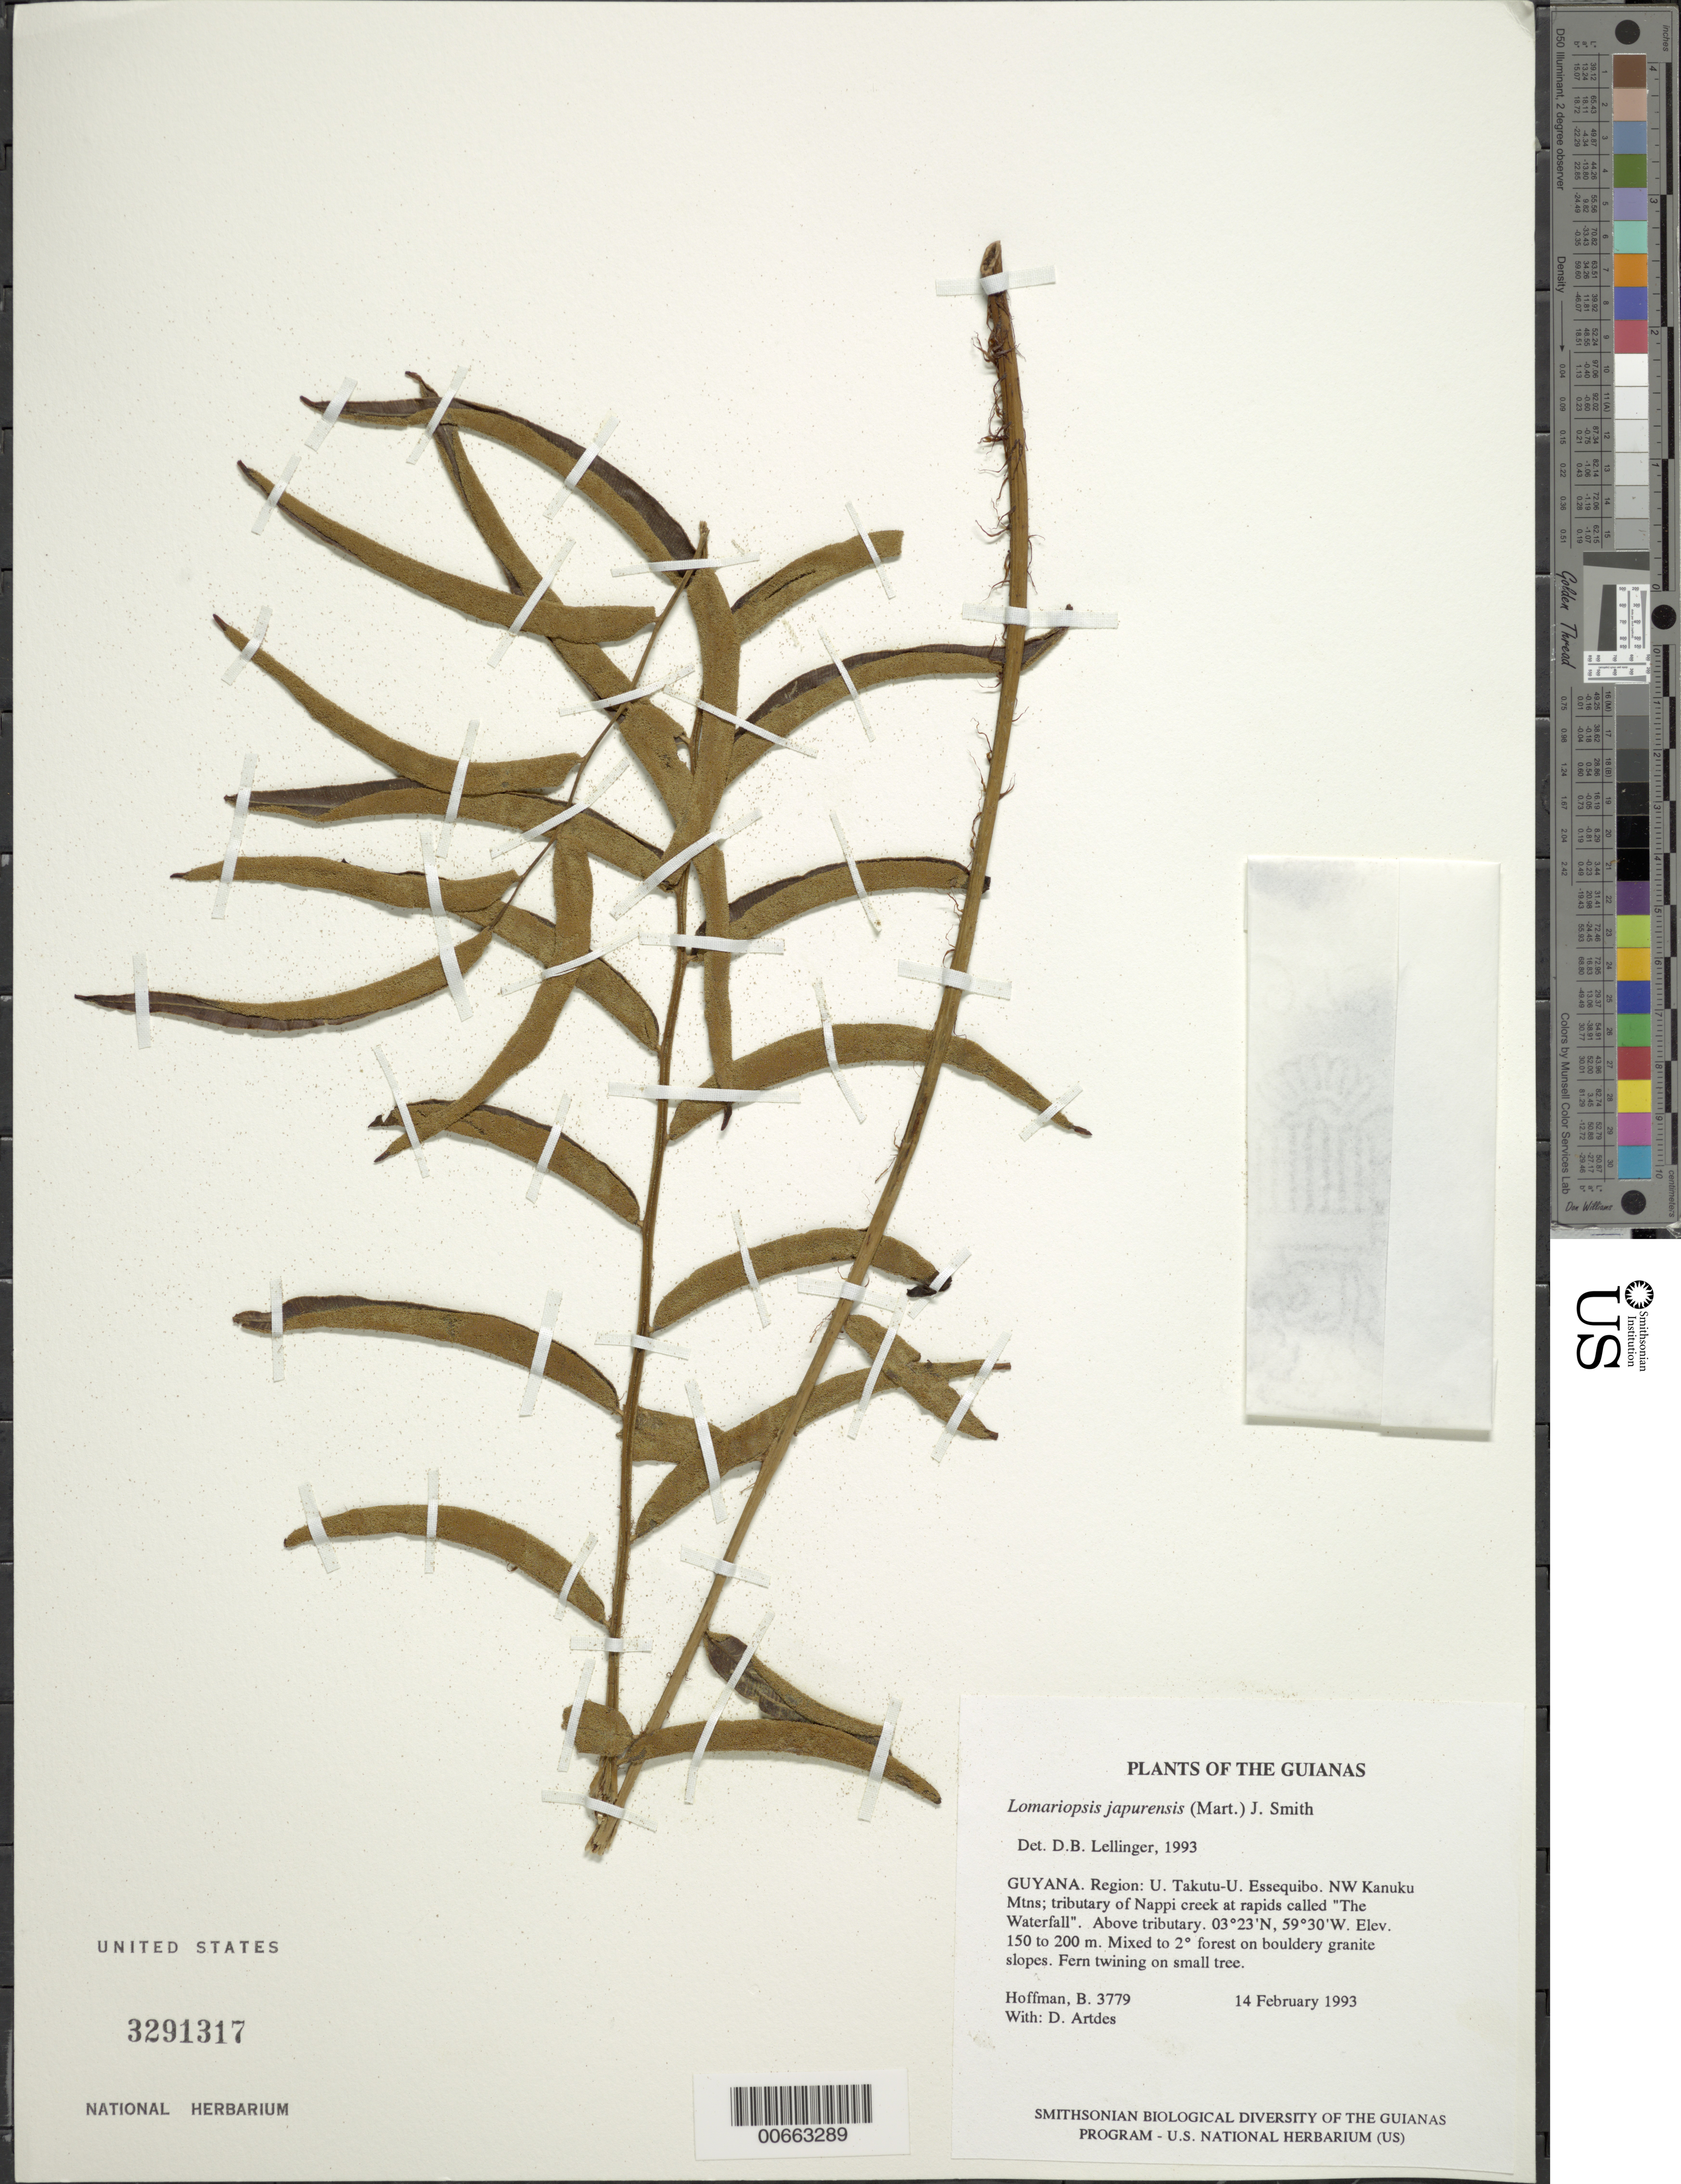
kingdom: Plantae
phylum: Tracheophyta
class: Polypodiopsida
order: Polypodiales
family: Lomariopsidaceae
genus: Lomariopsis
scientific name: Lomariopsis marginata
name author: Kuhn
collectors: B. Hoffman & D. Artes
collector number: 3779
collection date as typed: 14 February 1993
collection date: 1993-02-14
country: Guyana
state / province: U. Takutu-U. Essequibo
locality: NW Kanuku Mountains; tributary of Nappi creek at rapids called "The Waterfall". Above tributary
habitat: Mixed to secondary forest on bouldery granite slopes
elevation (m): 150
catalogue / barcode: US 3291317